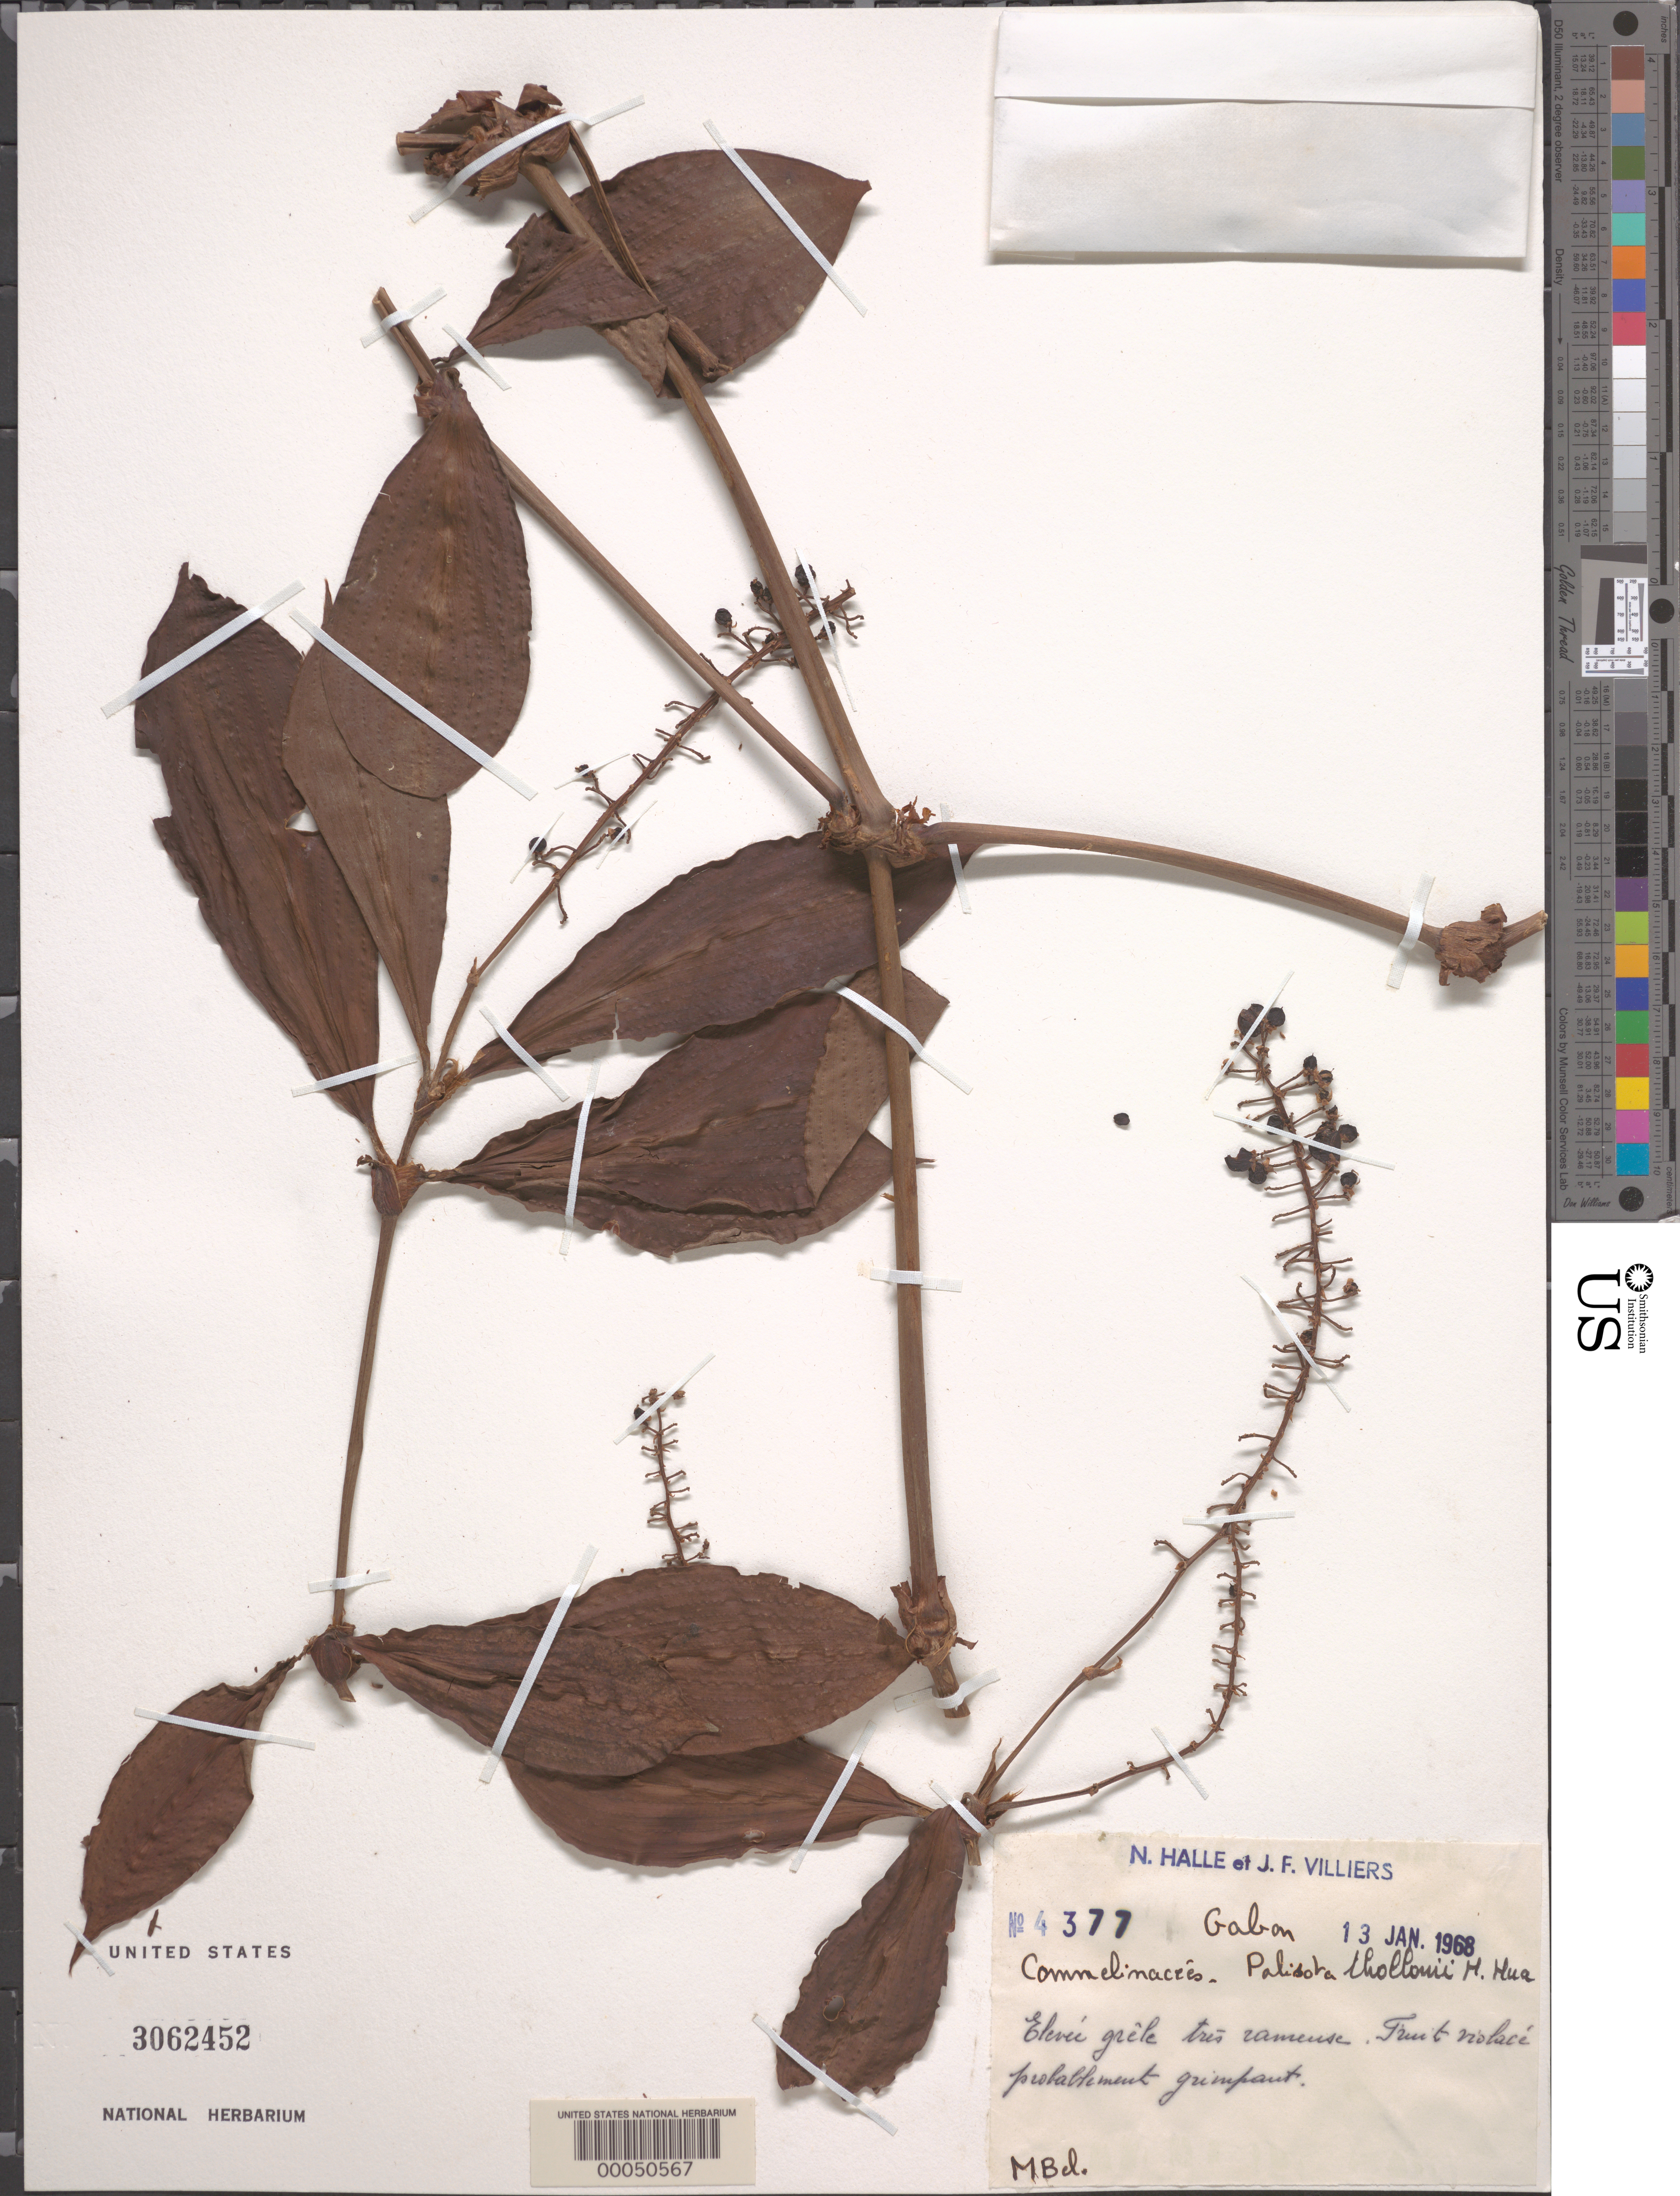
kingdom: Plantae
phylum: Tracheophyta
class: Liliopsida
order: Commelinales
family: Commelinaceae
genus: Palisota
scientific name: Palisota thollonii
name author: Hua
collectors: N. Hallé & J. Villiers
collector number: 4377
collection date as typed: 13 Jan 1968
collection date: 1968-01-13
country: Gabon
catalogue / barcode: US 3062452